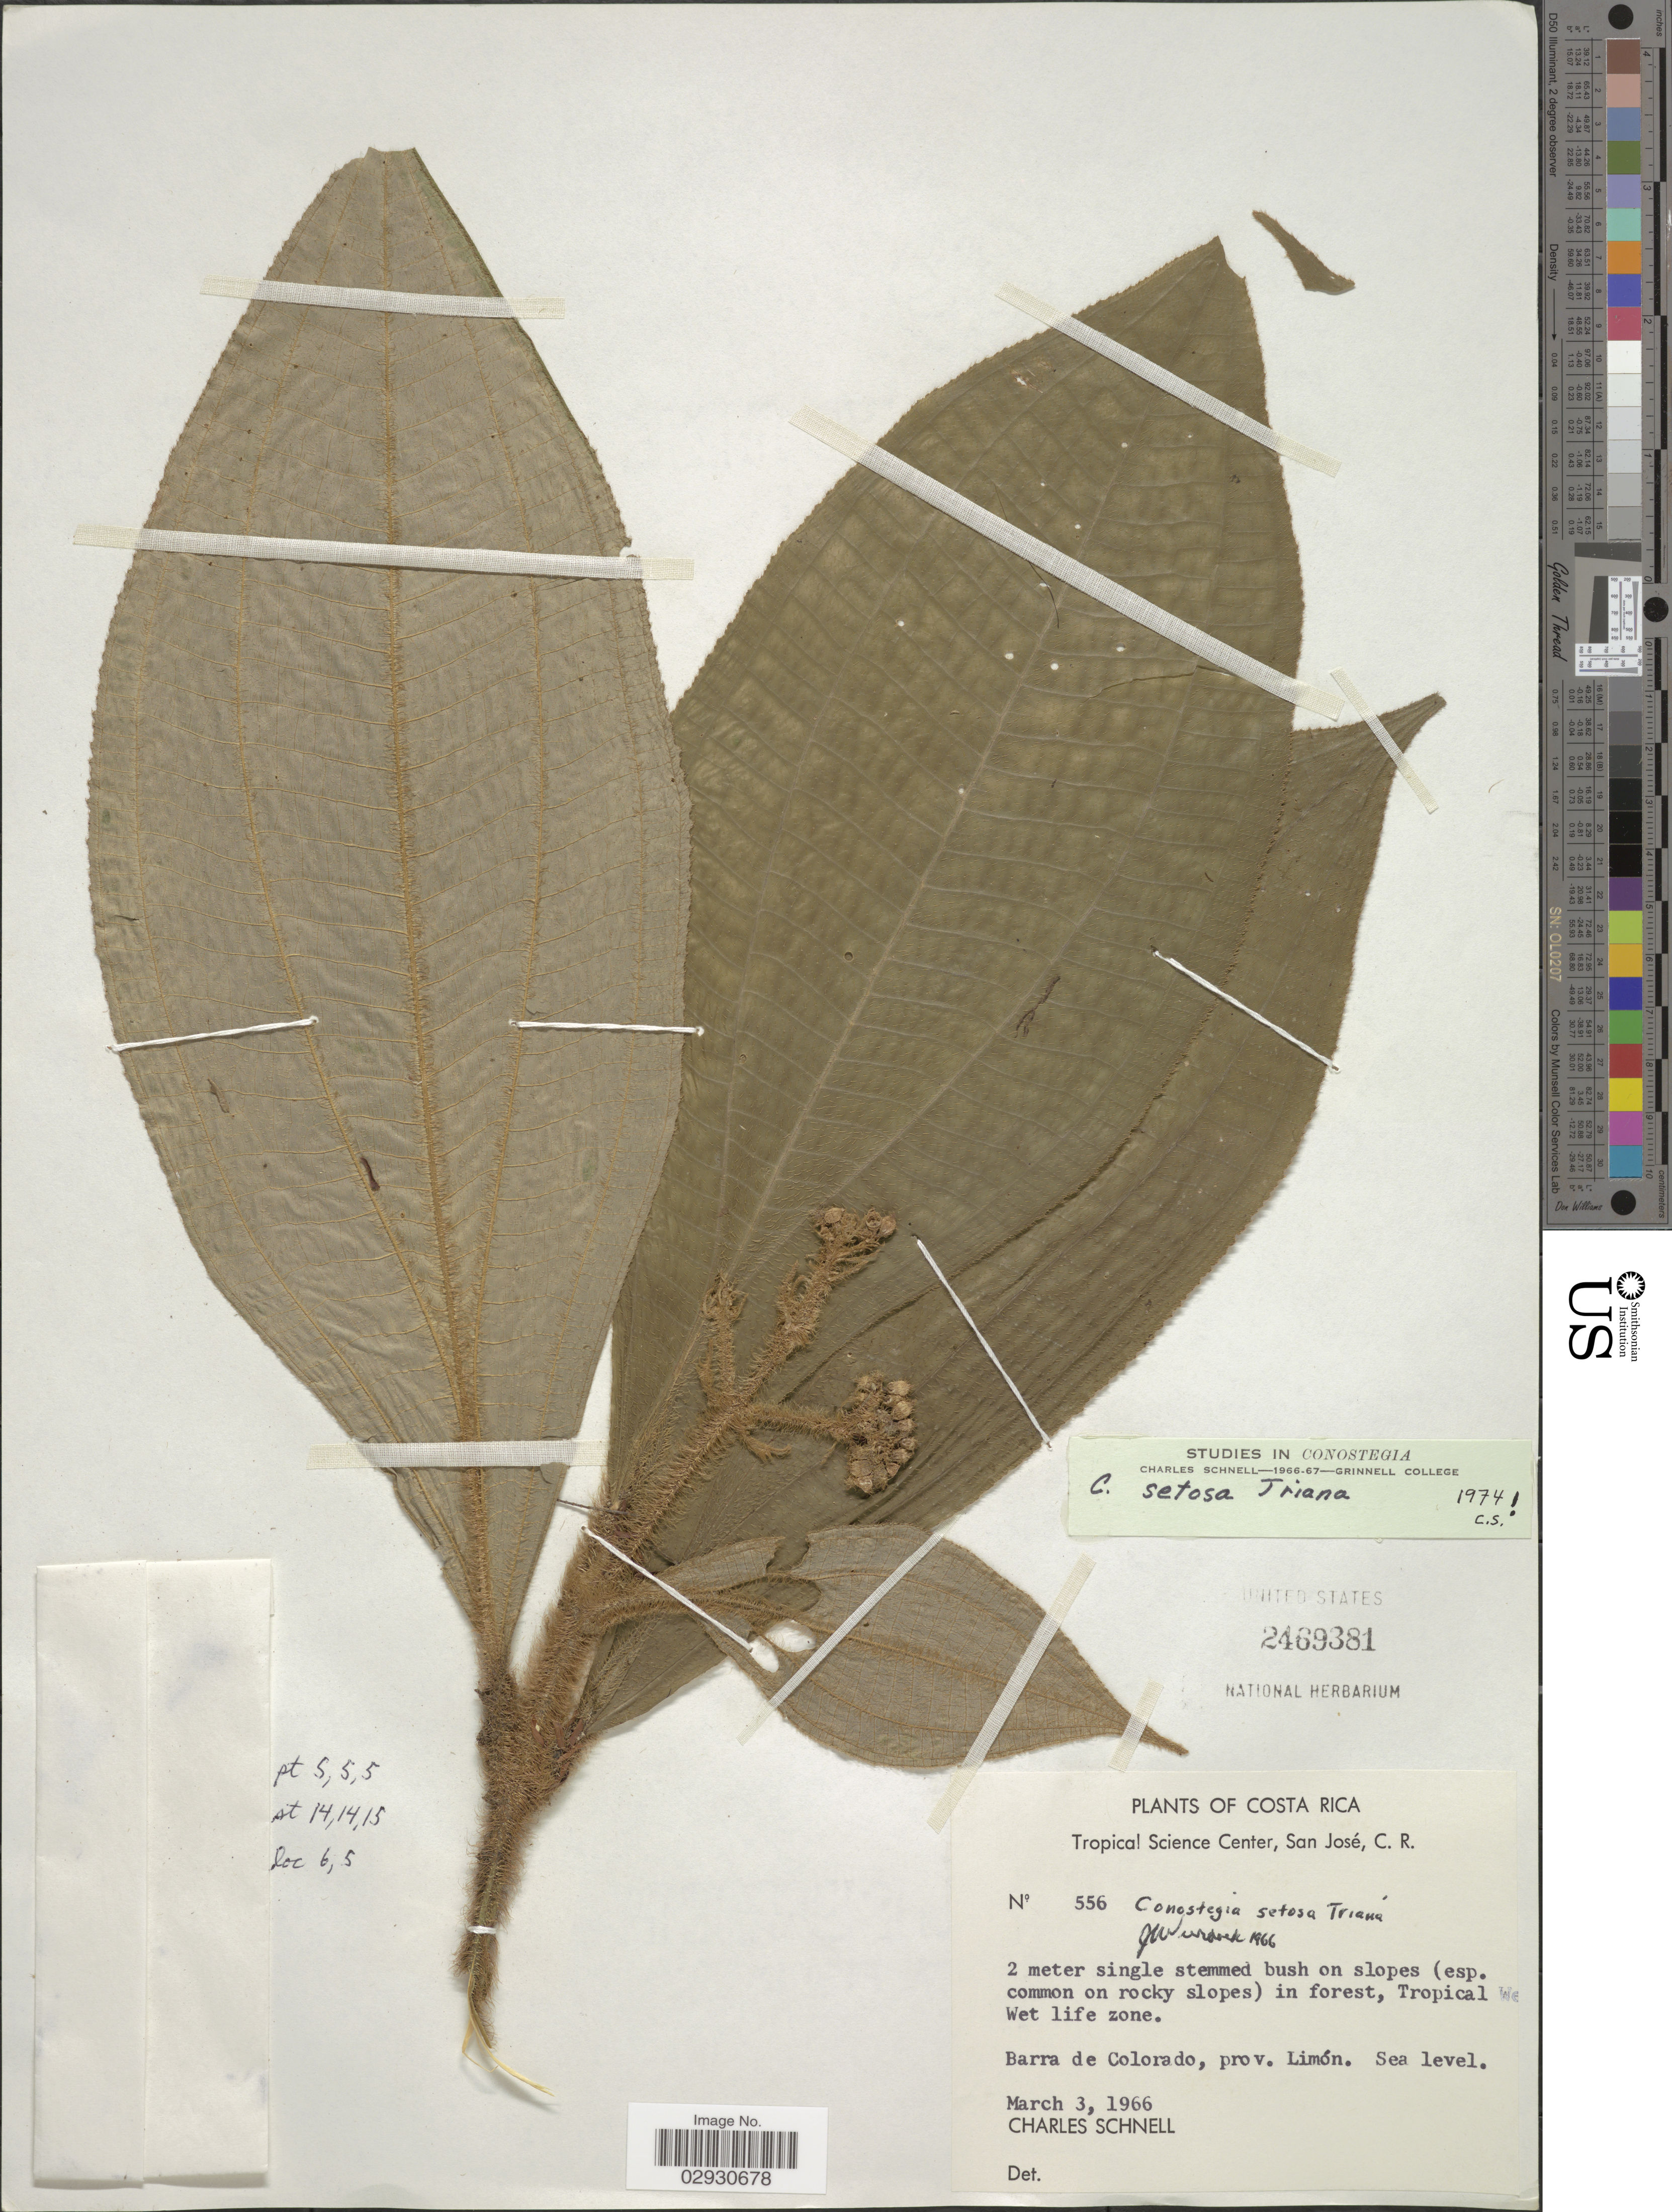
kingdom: Plantae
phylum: Tracheophyta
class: Magnoliopsida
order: Myrtales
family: Melastomataceae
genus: Conostegia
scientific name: Conostegia setosa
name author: Triana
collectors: C. Schnell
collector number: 556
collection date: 1966-03-03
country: Costa Rica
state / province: Limón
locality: On slopes (esp. common on rocky slopes) in forest, Tropical Wet life zone. Barra de Colorado, prov. Limón.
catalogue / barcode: US 2469381